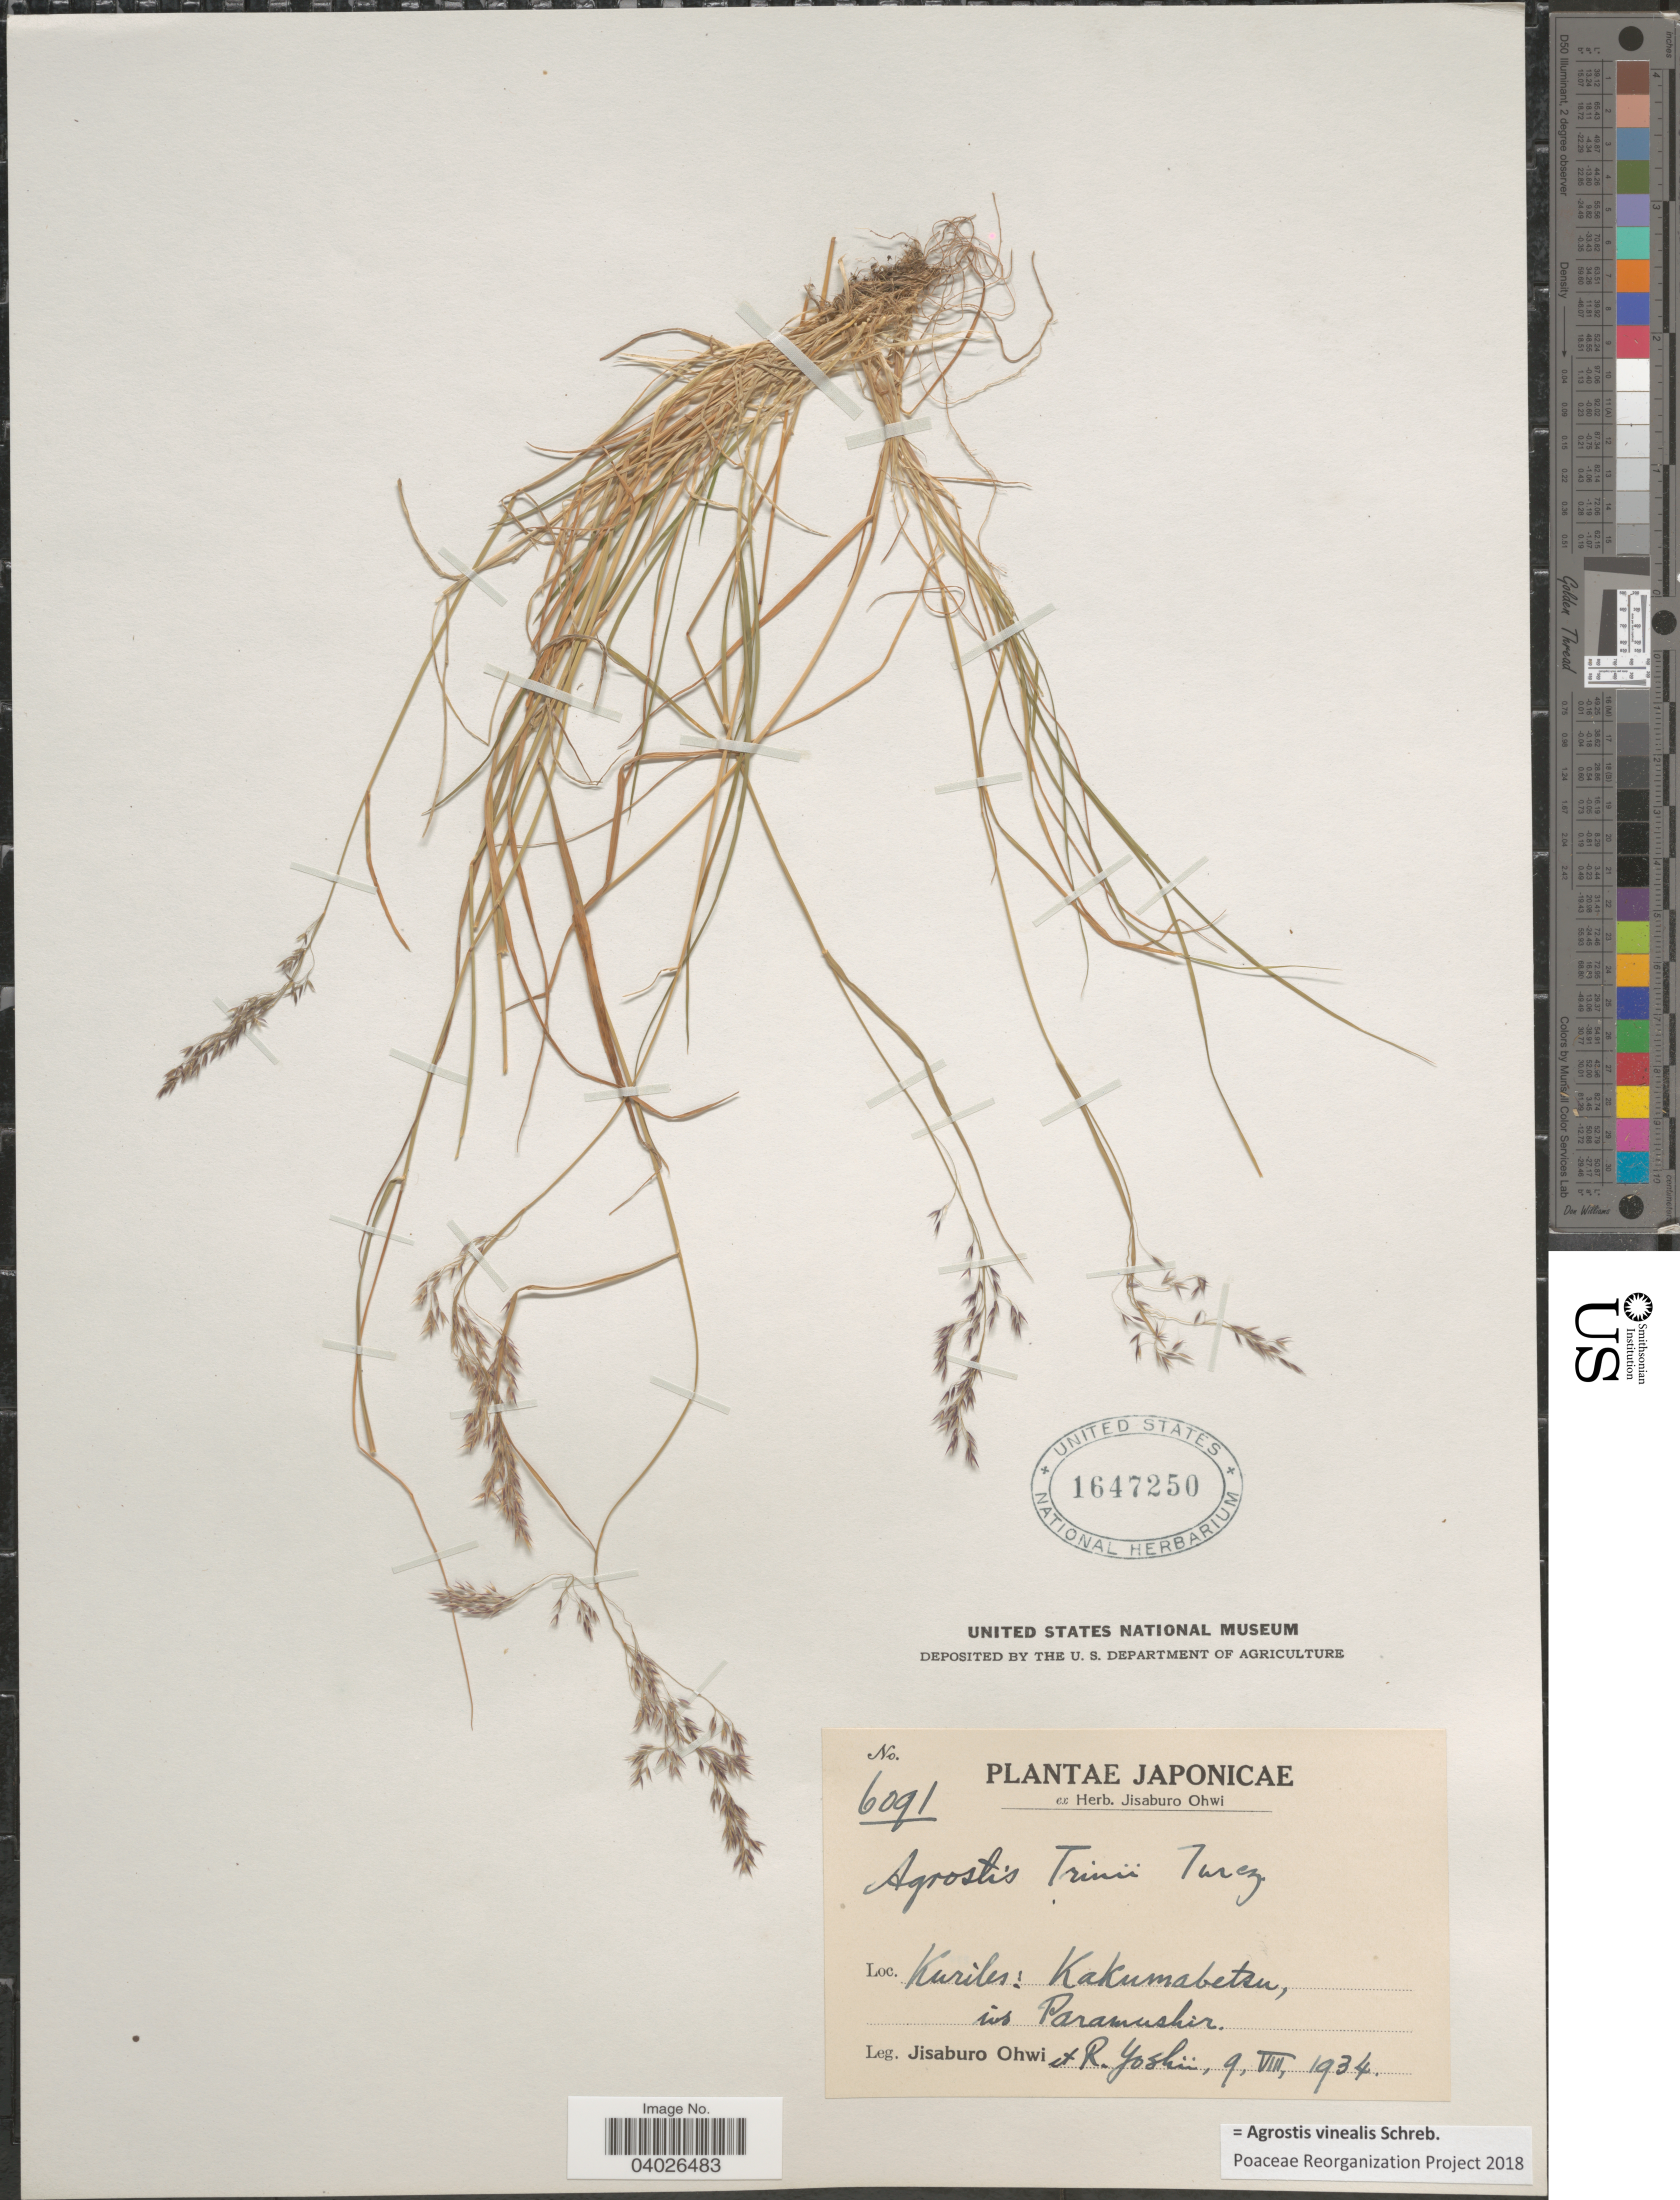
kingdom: Plantae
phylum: Tracheophyta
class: Liliopsida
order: Poales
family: Poaceae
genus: Agrostis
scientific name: Agrostis vinealis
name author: Schreb.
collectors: J. Ohwi & R. Yoshii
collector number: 6091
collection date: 1934-08-09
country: Japan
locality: Japonicae. Kuriles: Kakumabetsu, ins Paramushir.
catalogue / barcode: US 1647250